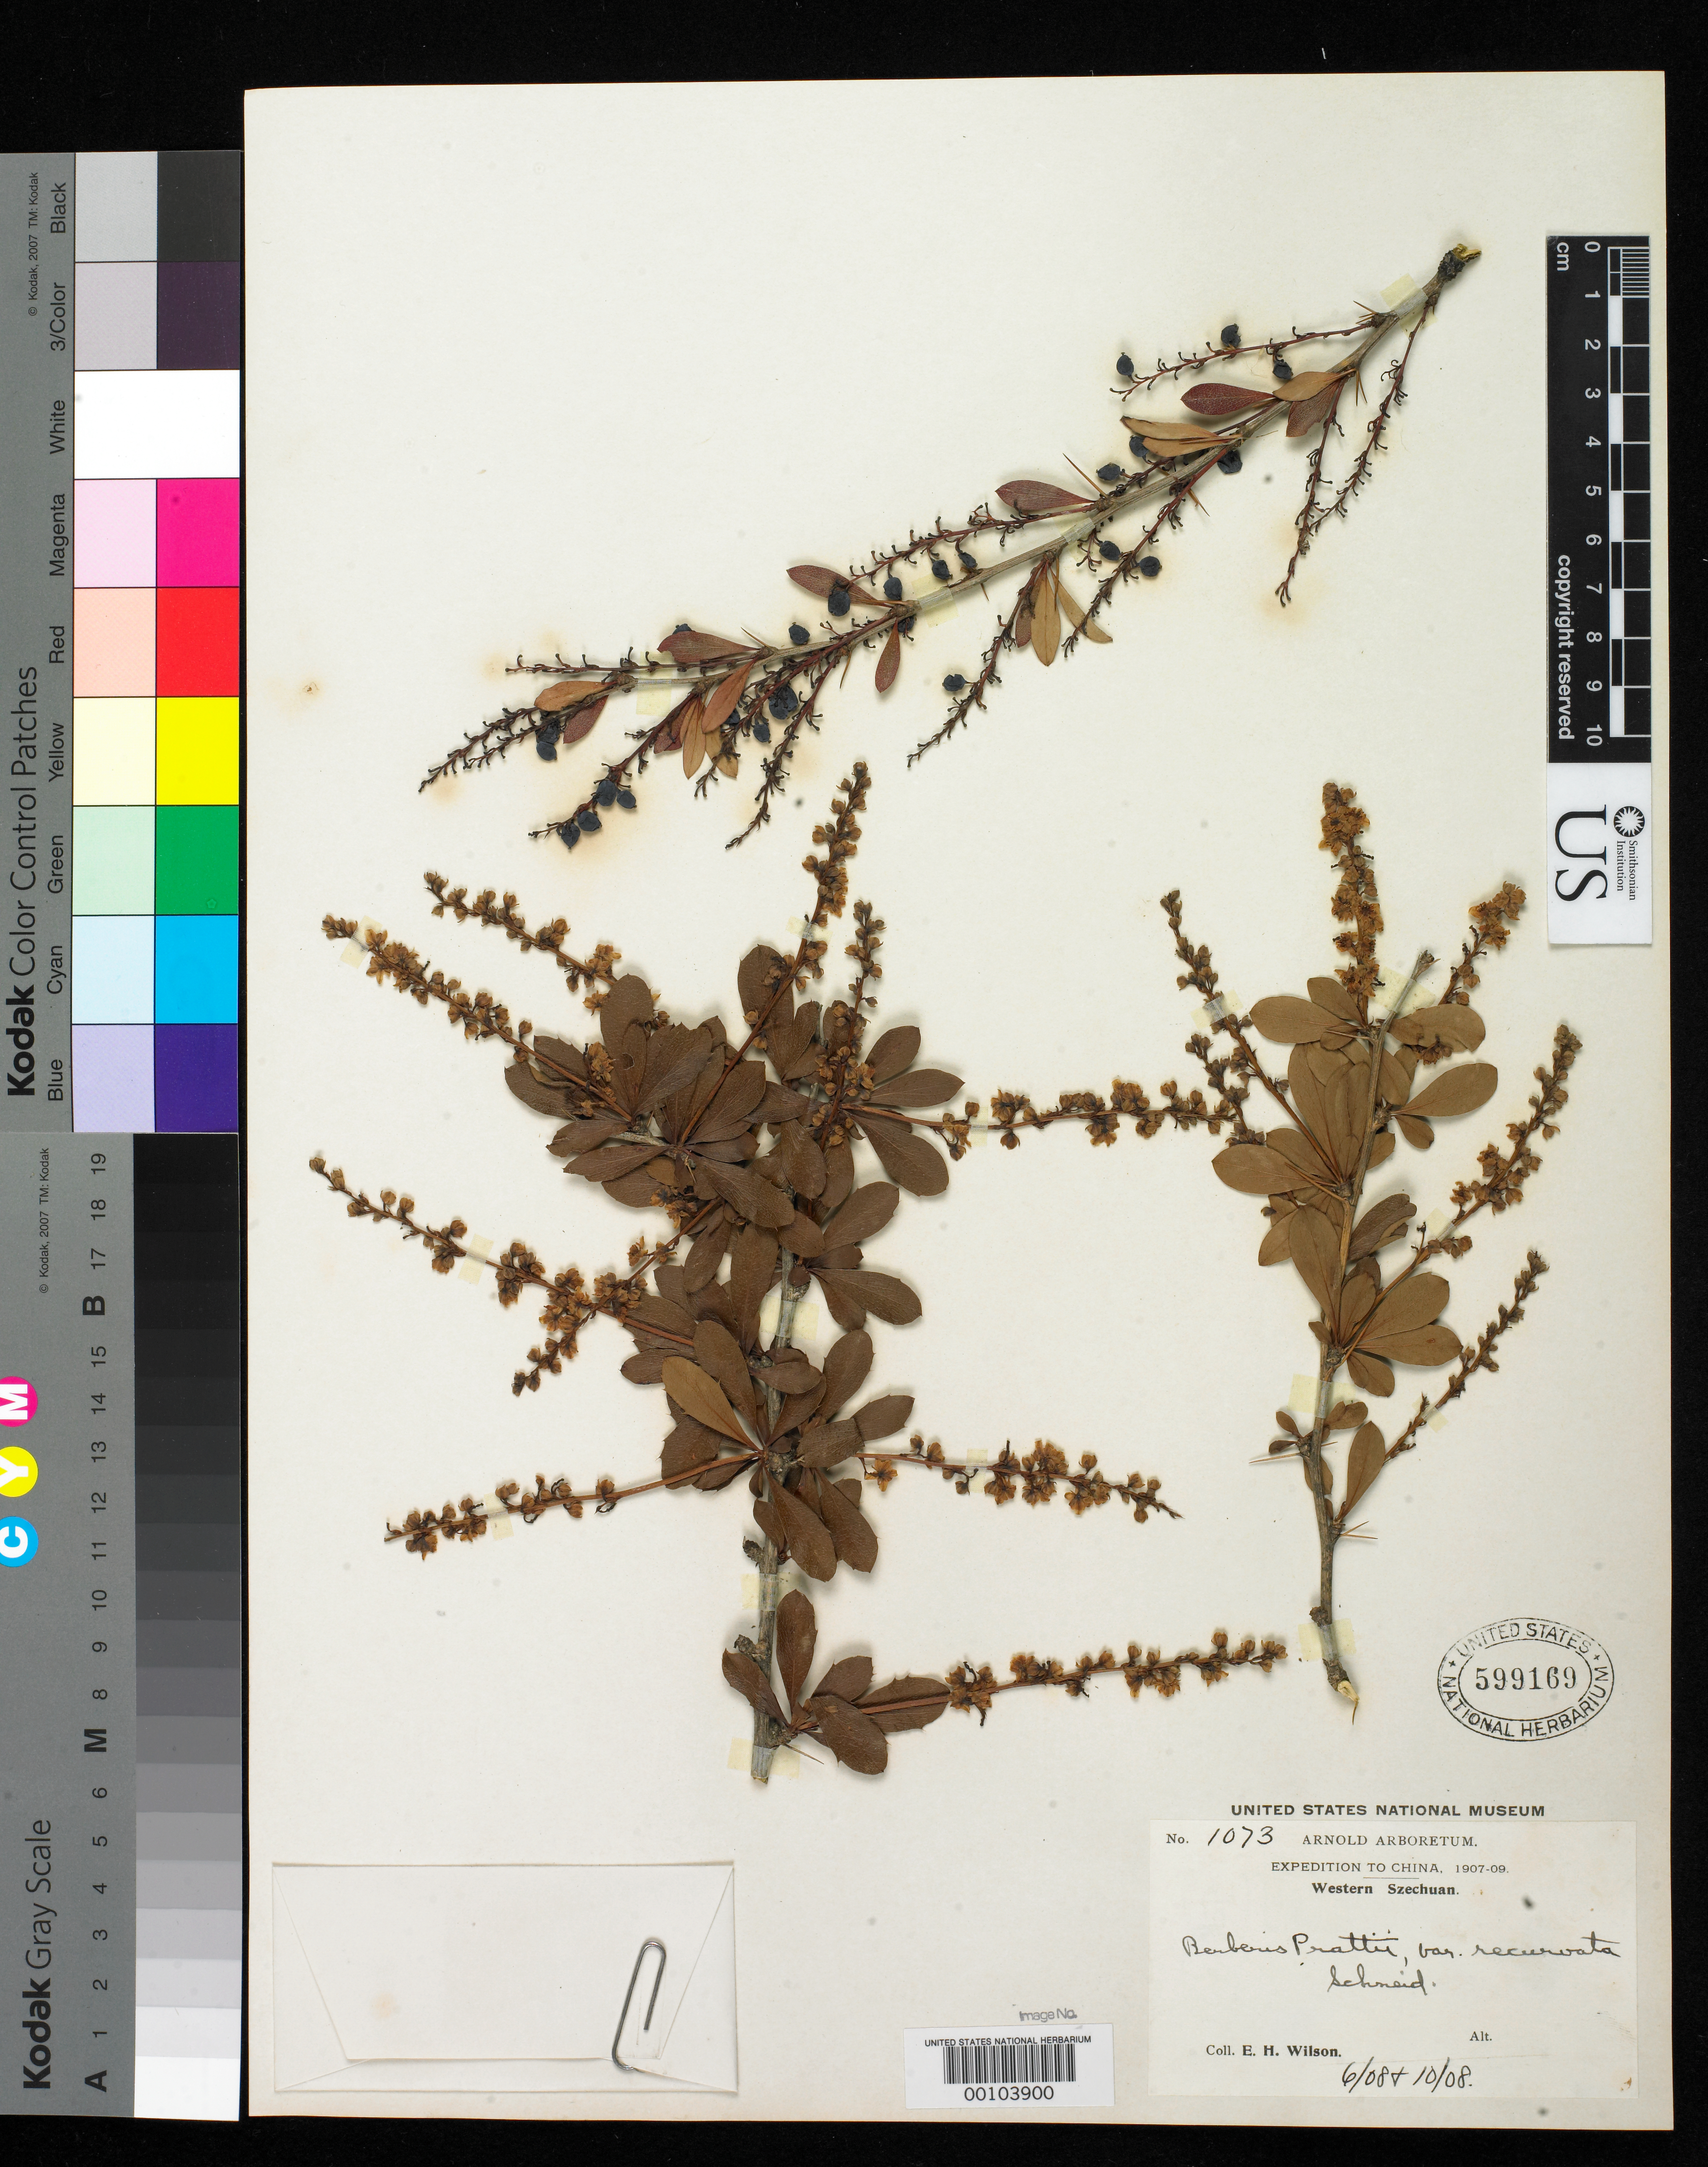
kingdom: Plantae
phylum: Tracheophyta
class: Magnoliopsida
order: Ranunculales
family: Berberidaceae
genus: Berberis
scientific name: Berberis prattii var. recurvata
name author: C.K. Schneid. in Sarg.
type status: Isotype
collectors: E. H. Wilson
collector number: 1073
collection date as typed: Jun 1908 to -- Oct 1908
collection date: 1908-06/1908-10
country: China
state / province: Sichuan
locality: Mupin.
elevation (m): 2000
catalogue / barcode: US 599169